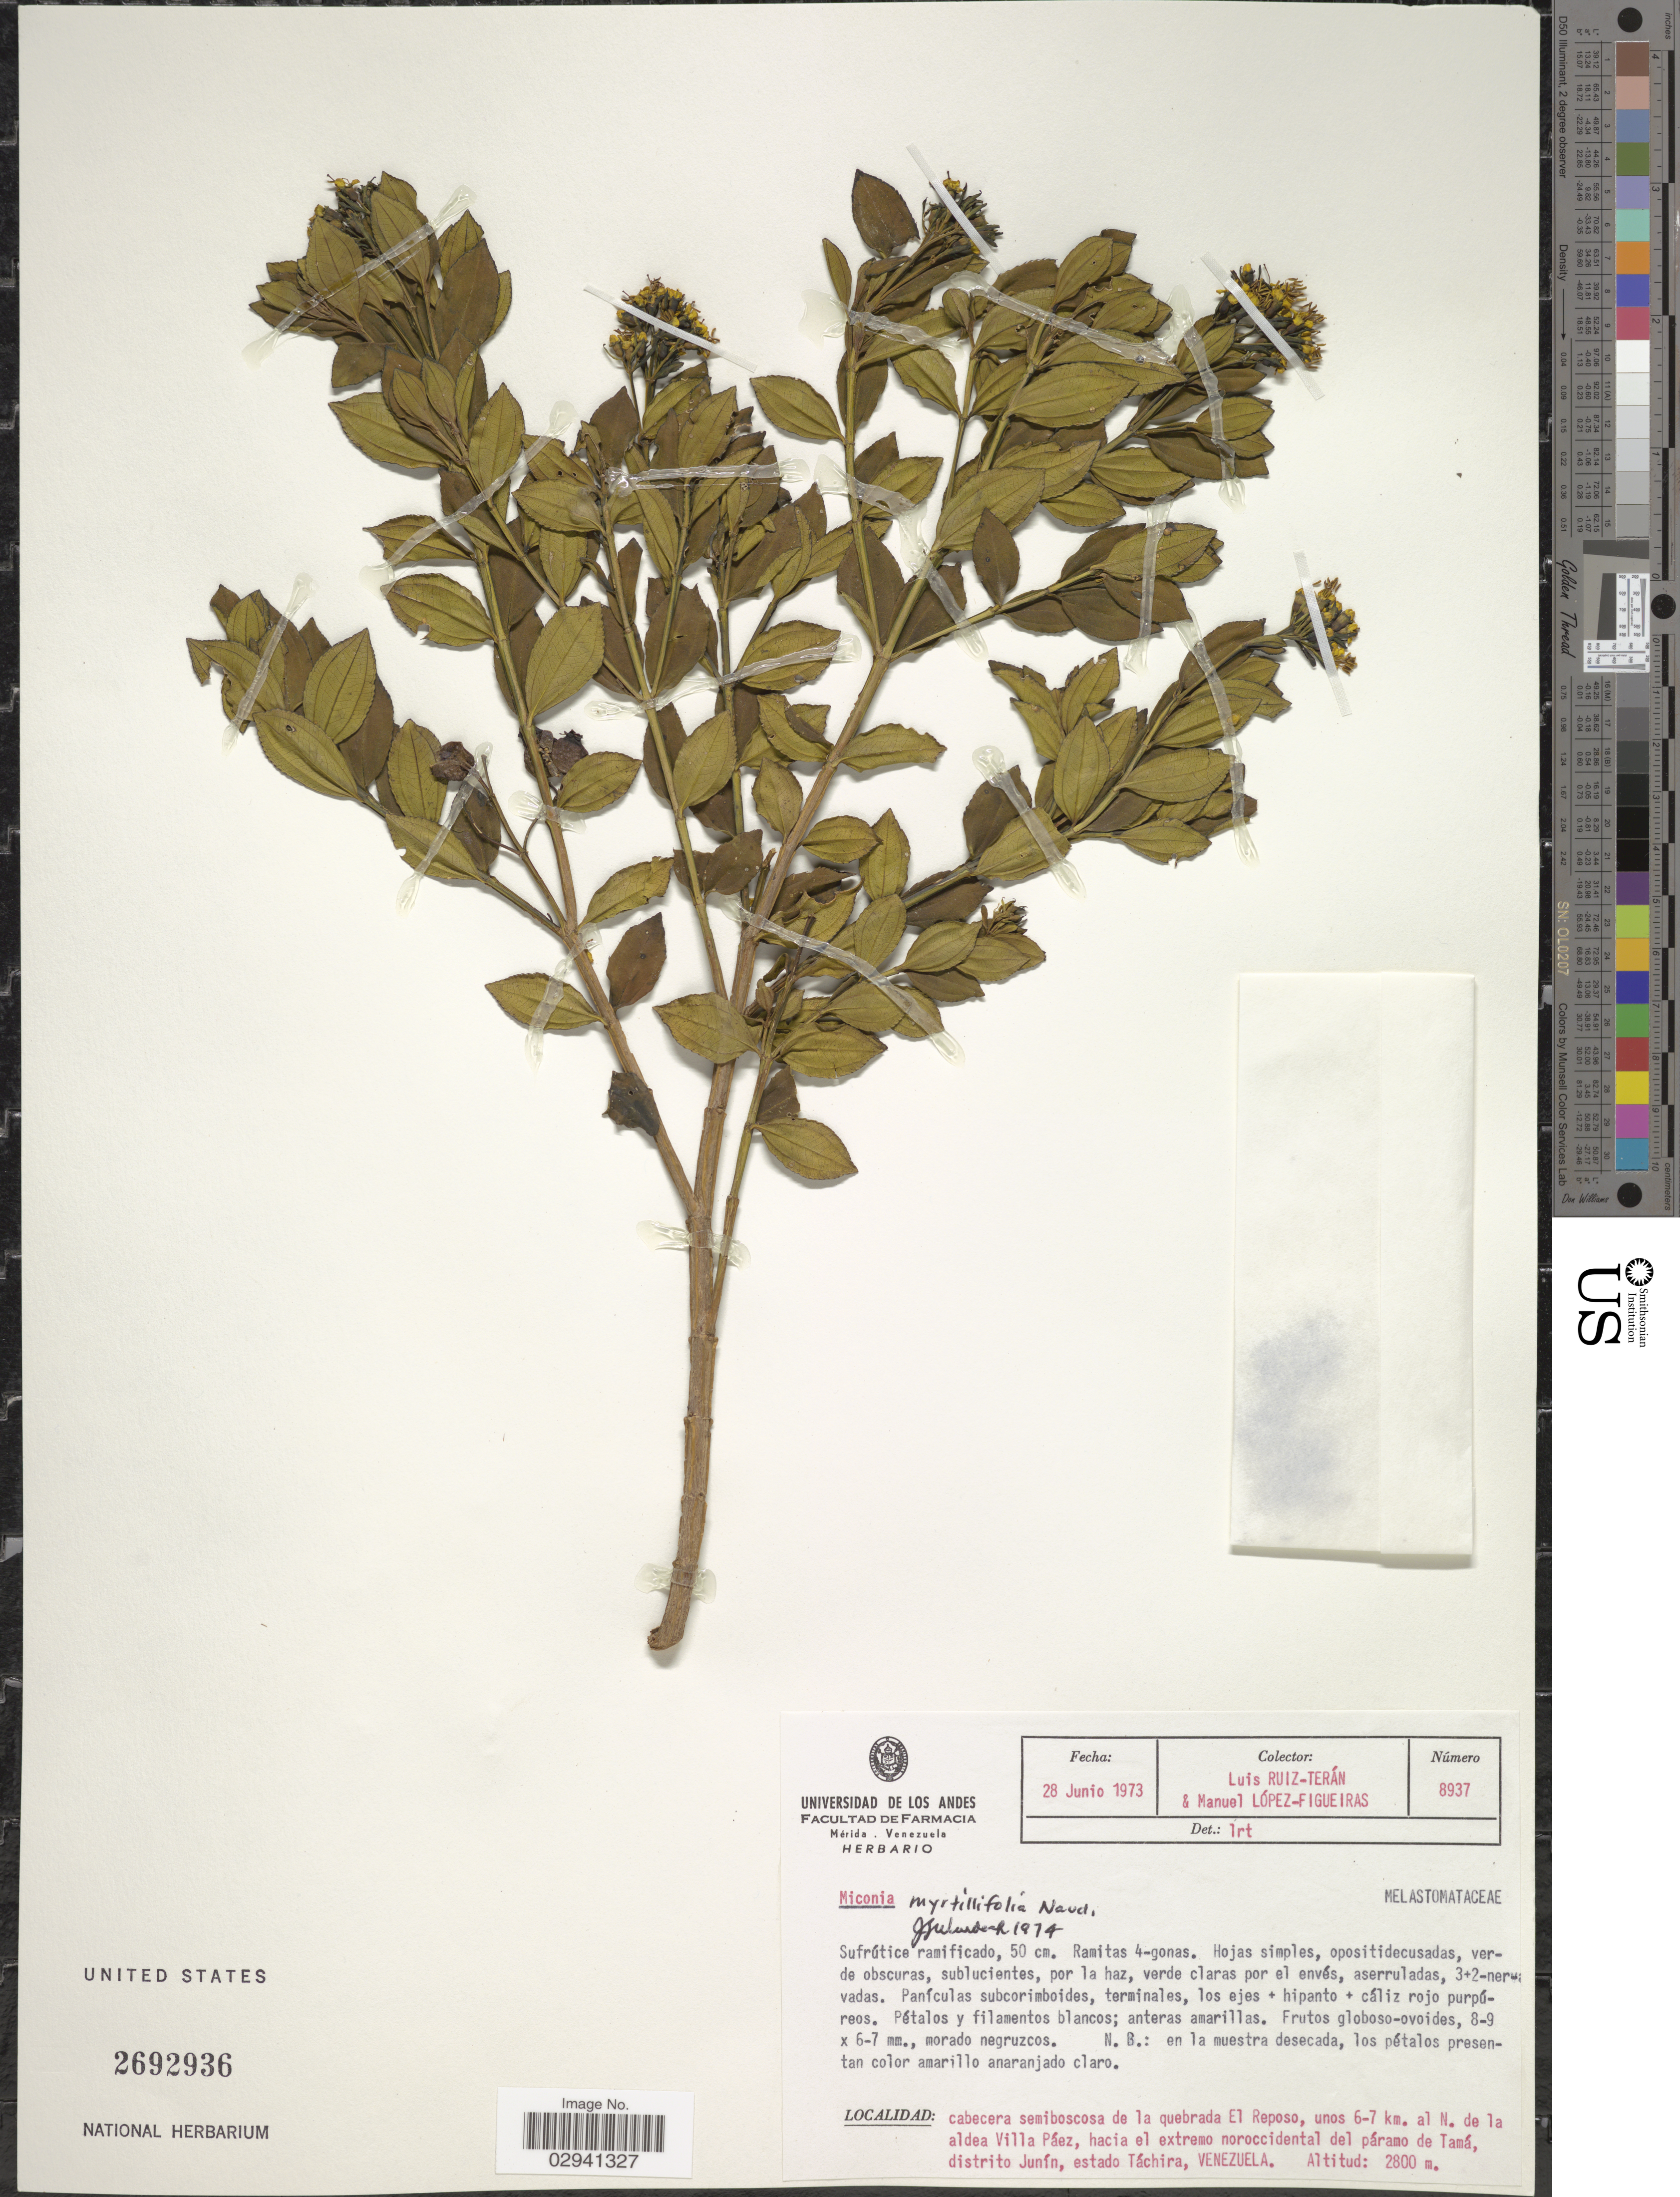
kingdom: Plantae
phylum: Tracheophyta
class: Magnoliopsida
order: Myrtales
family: Melastomataceae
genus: Miconia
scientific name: Miconia myrtillifolia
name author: Naudin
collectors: L. Teran & M. López Figueiras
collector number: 8937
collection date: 1973-06-28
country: Venezuela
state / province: Tachira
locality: Cabecera semiboscosa de la quebrada El Reposo, unos 6-7 km. al N. de la aldea Villa Páez, hacia el extremo noroccidental del páramo de Tamá, distrito Junín, estado Táchira.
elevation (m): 2800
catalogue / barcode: US 2692936